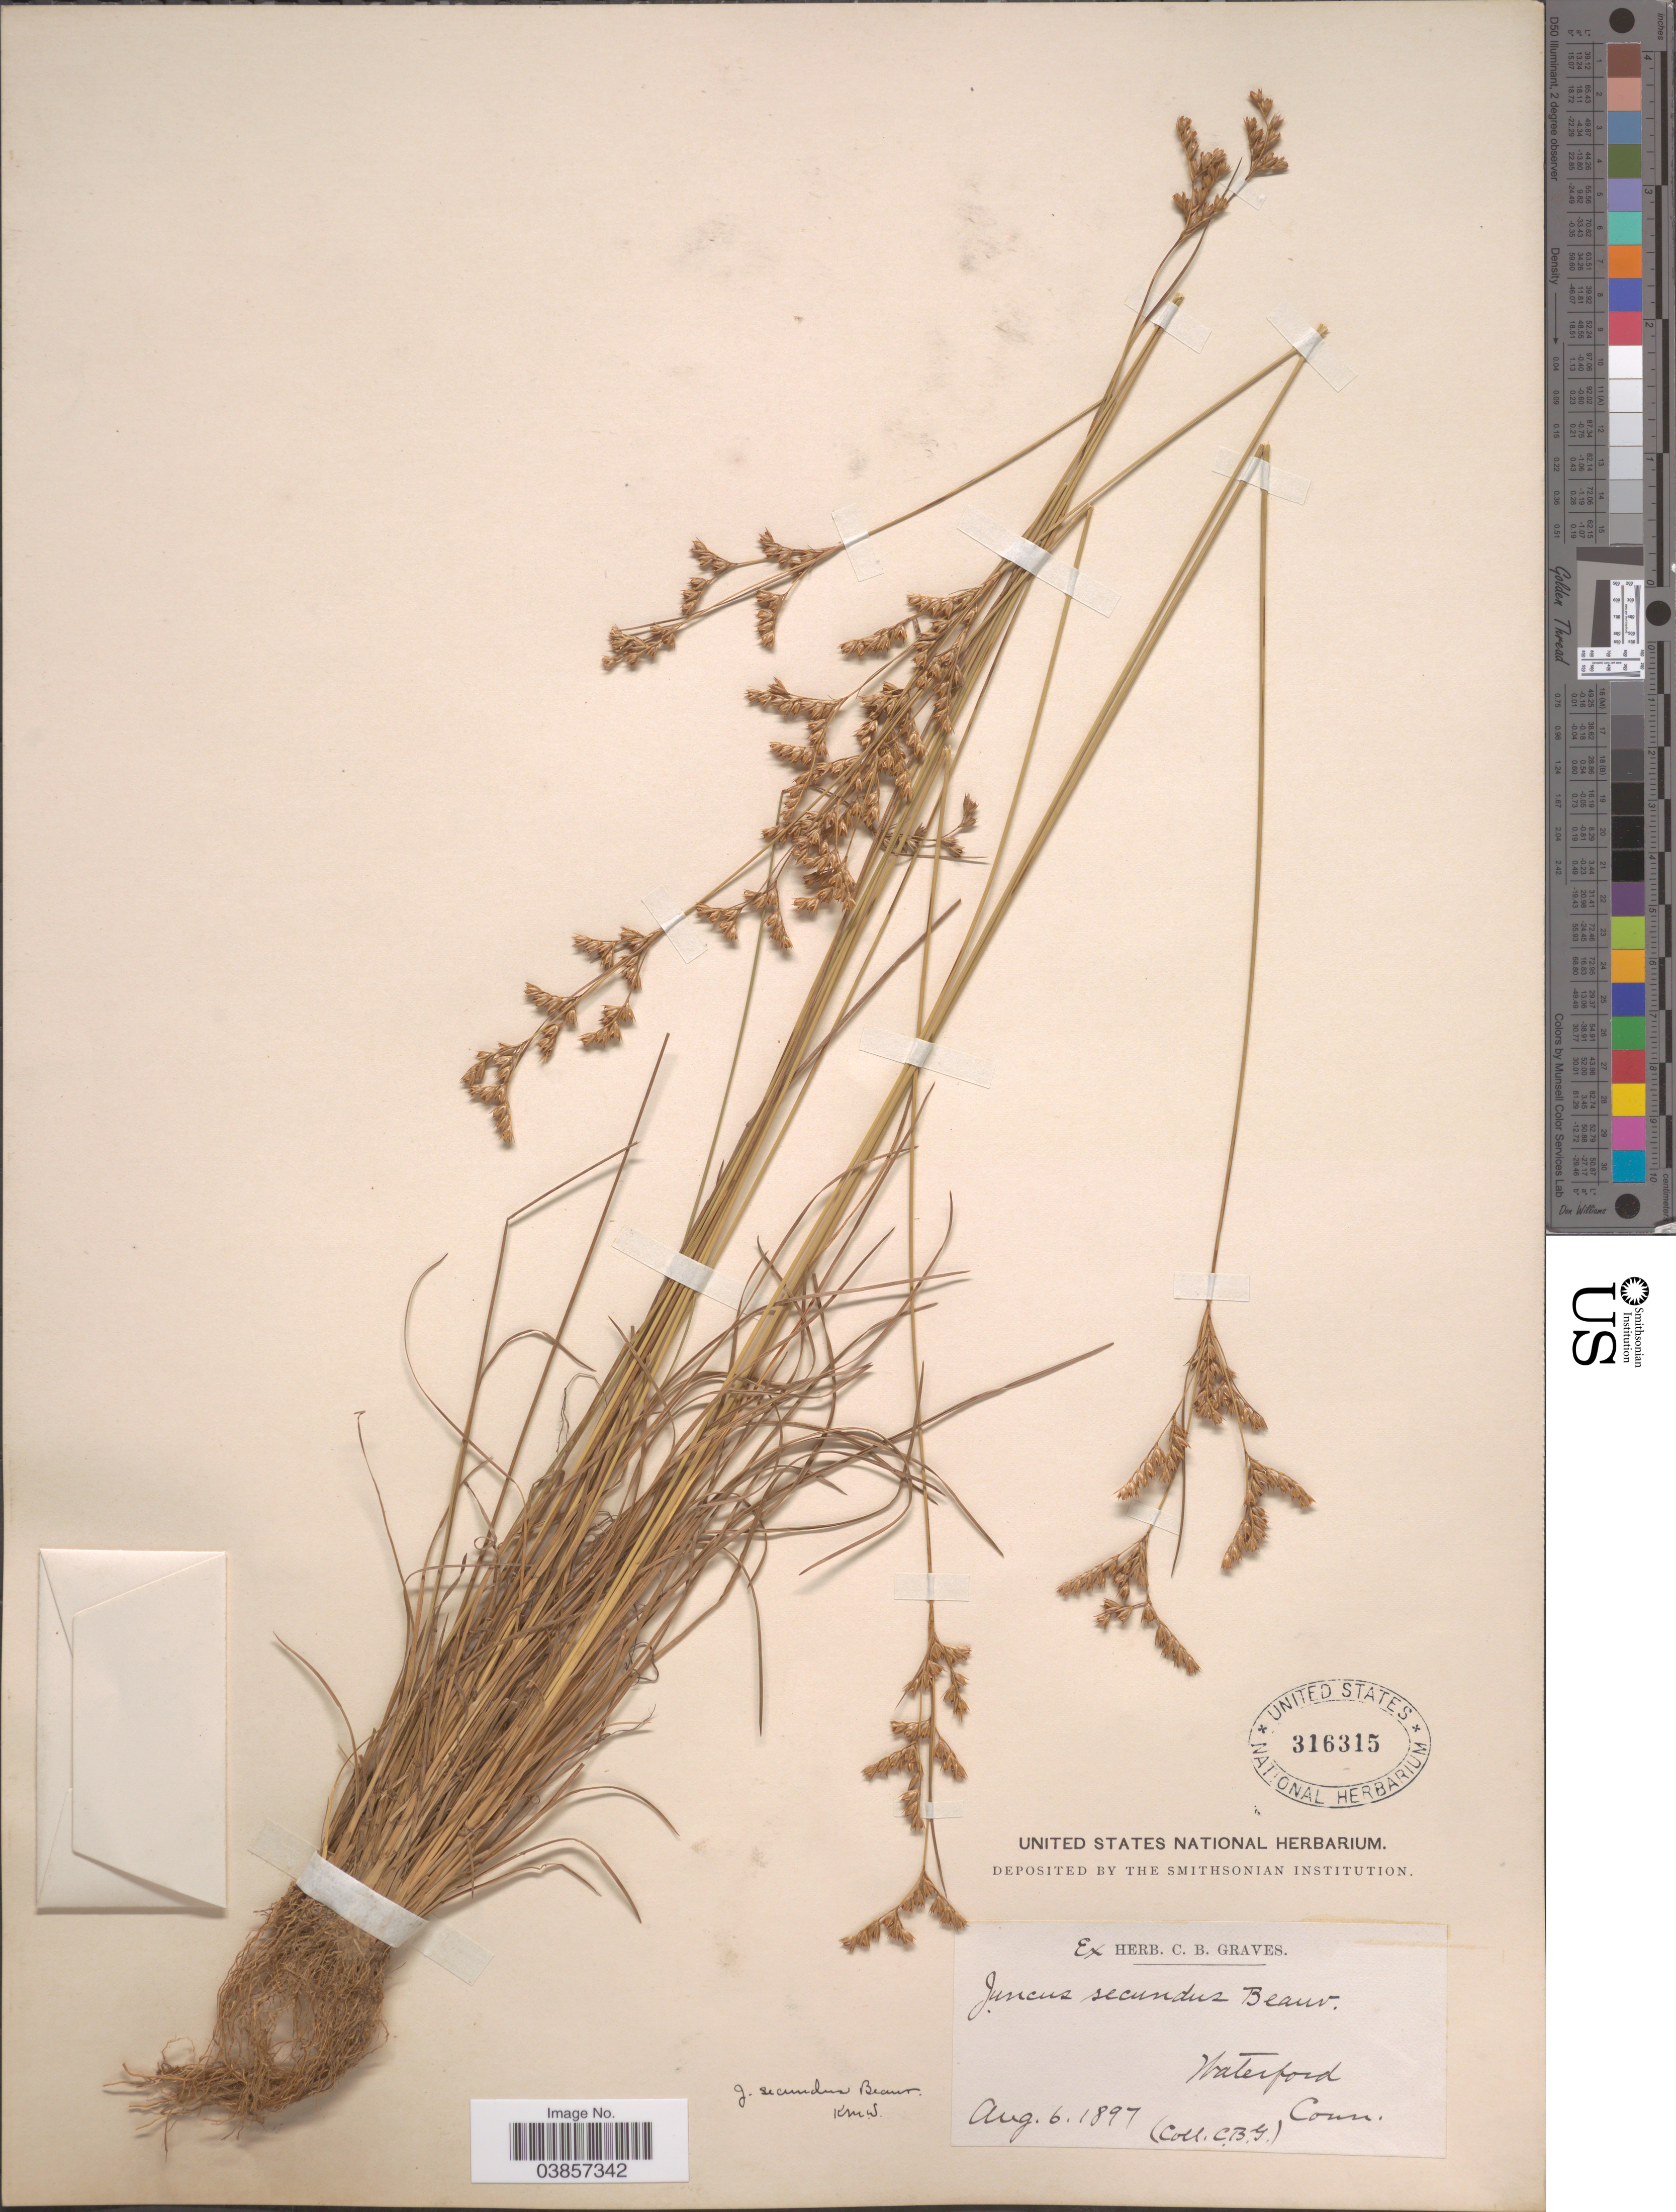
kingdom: Plantae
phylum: Tracheophyta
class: Liliopsida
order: Poales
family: Juncaceae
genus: Juncus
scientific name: Juncus secundus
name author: P. Beauv.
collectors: C. Graves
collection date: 1897-08-06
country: United States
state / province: Connecticut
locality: Waterford.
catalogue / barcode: US 316315